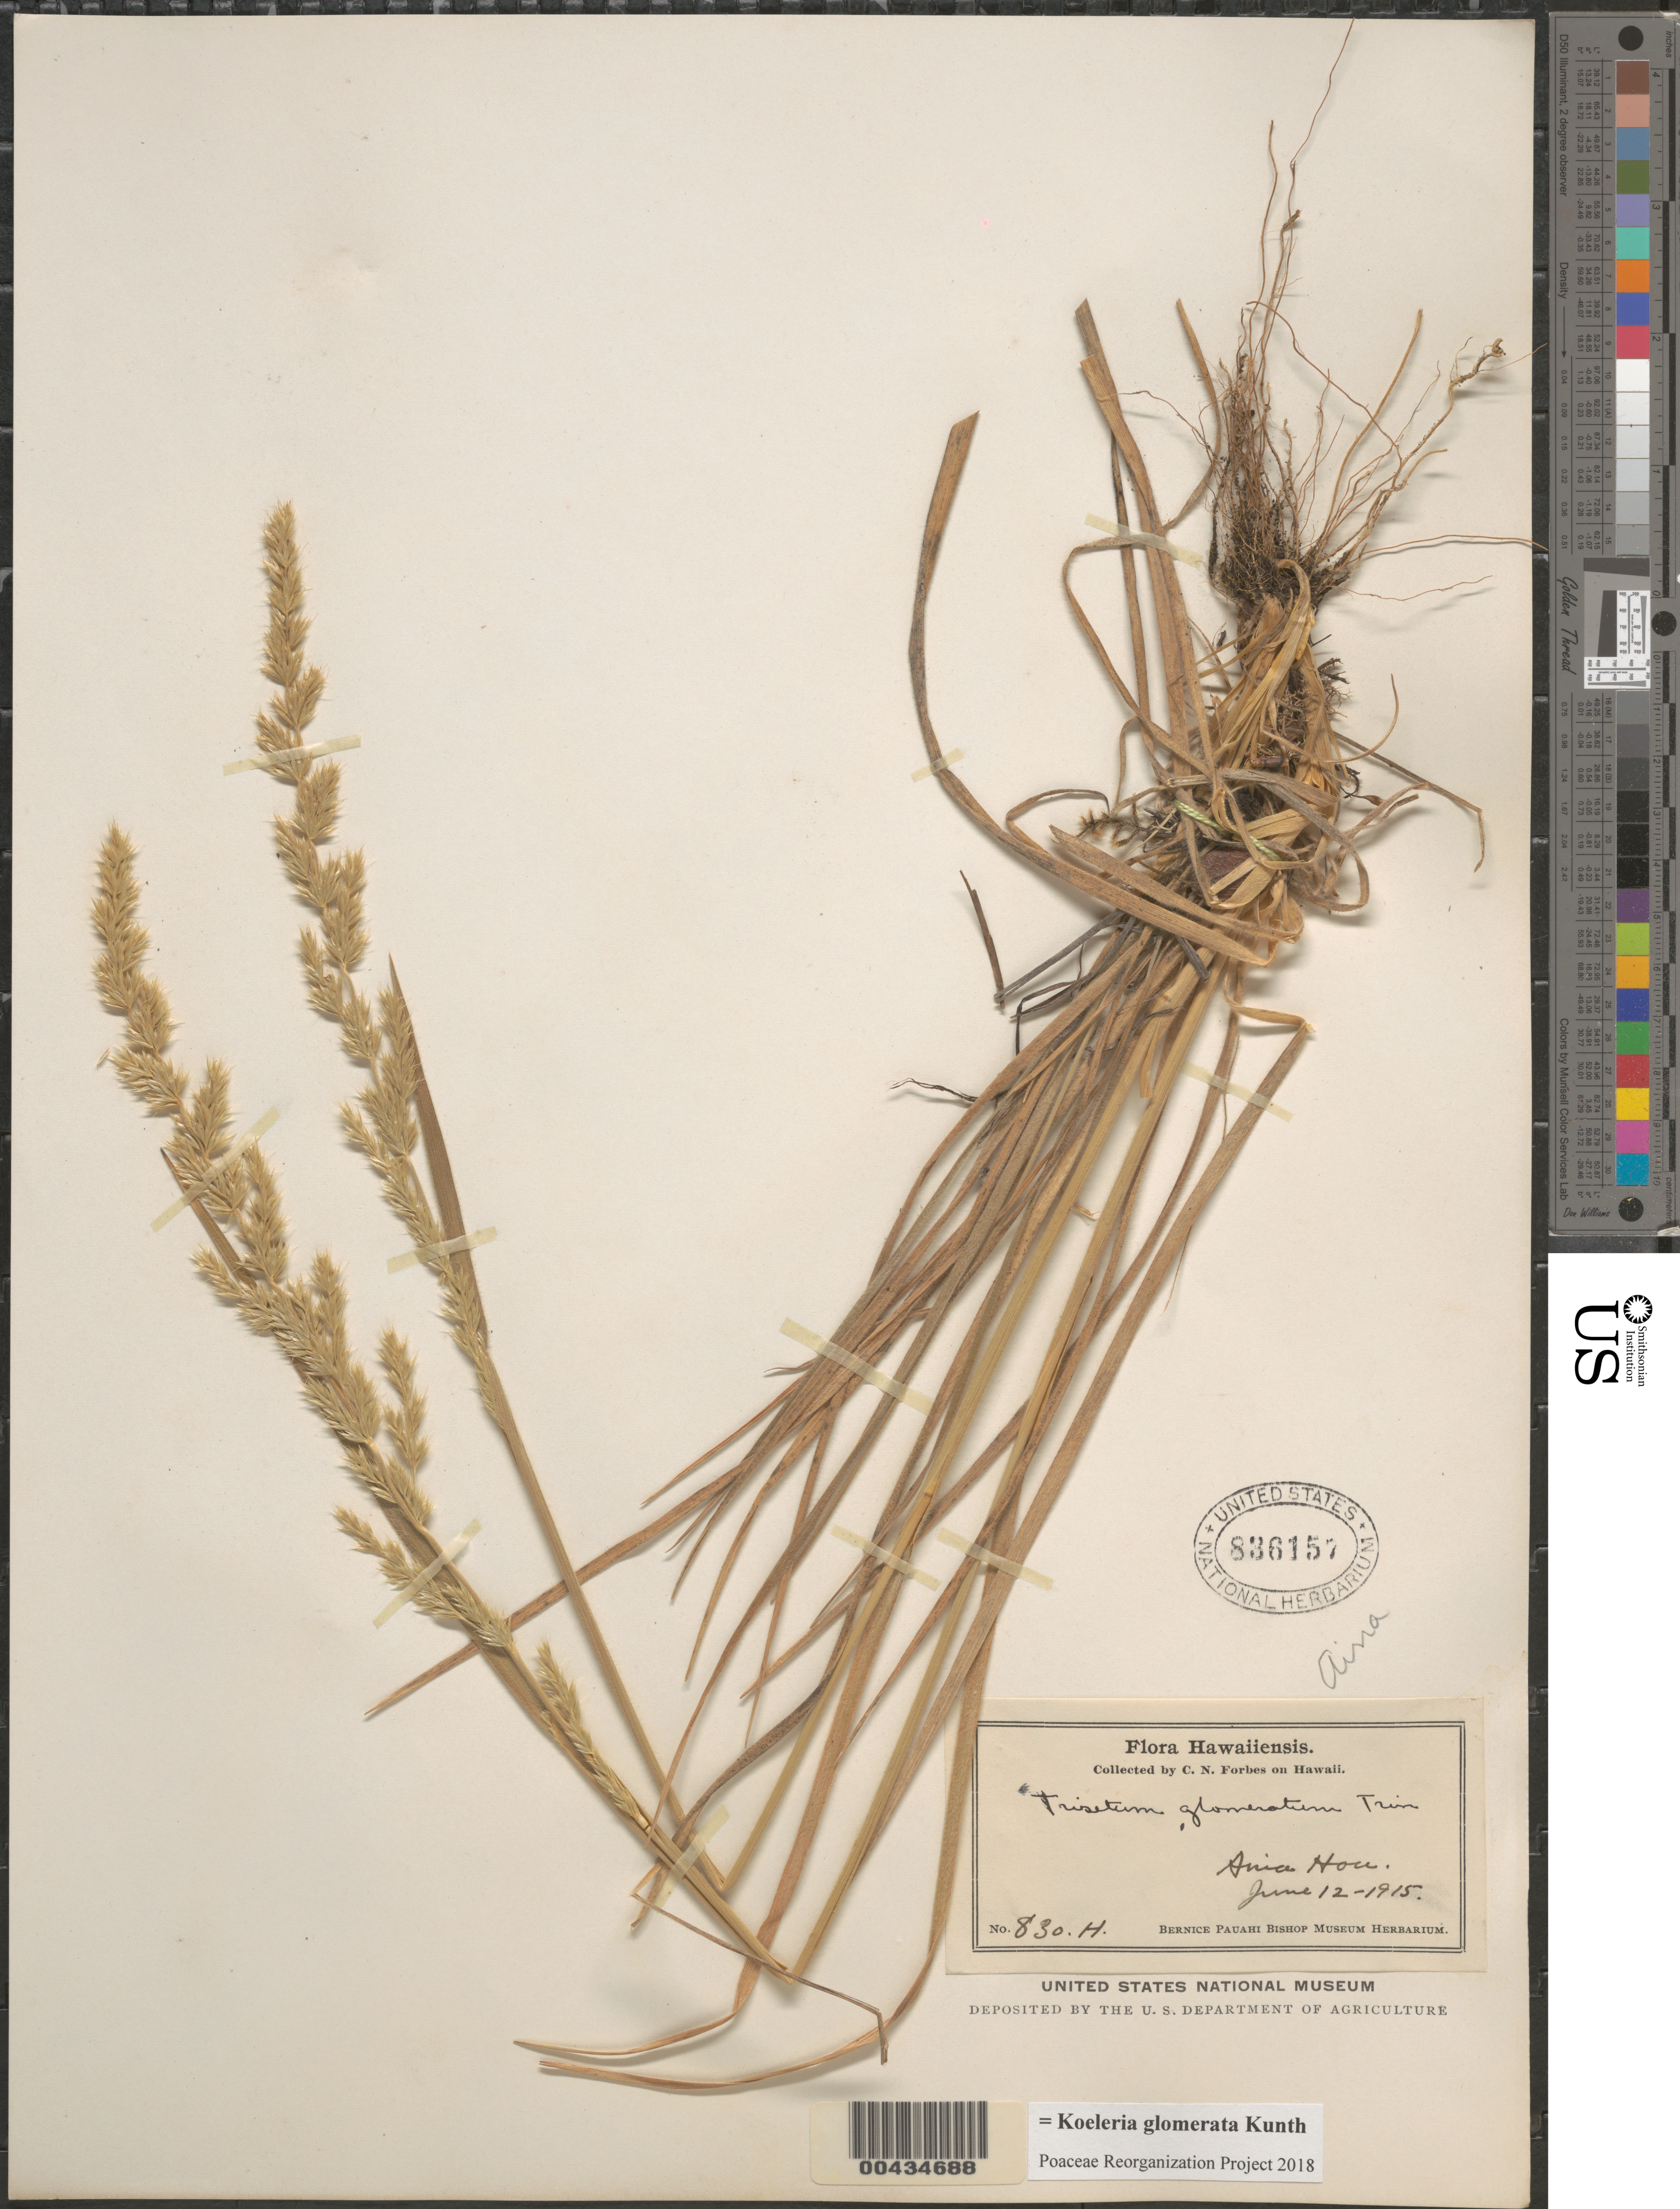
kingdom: Plantae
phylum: Tracheophyta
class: Liliopsida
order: Poales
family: Poaceae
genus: Koeleria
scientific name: Koeleria glomerata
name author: Kunth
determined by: Poaceae Reorganization Project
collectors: C. N. Forbes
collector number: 830.H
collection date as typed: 12 Jun 1915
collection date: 1915-06-12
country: United States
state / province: Hawaii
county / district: Hawaii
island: Hawaii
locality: Ania Hou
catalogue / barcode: US 836157